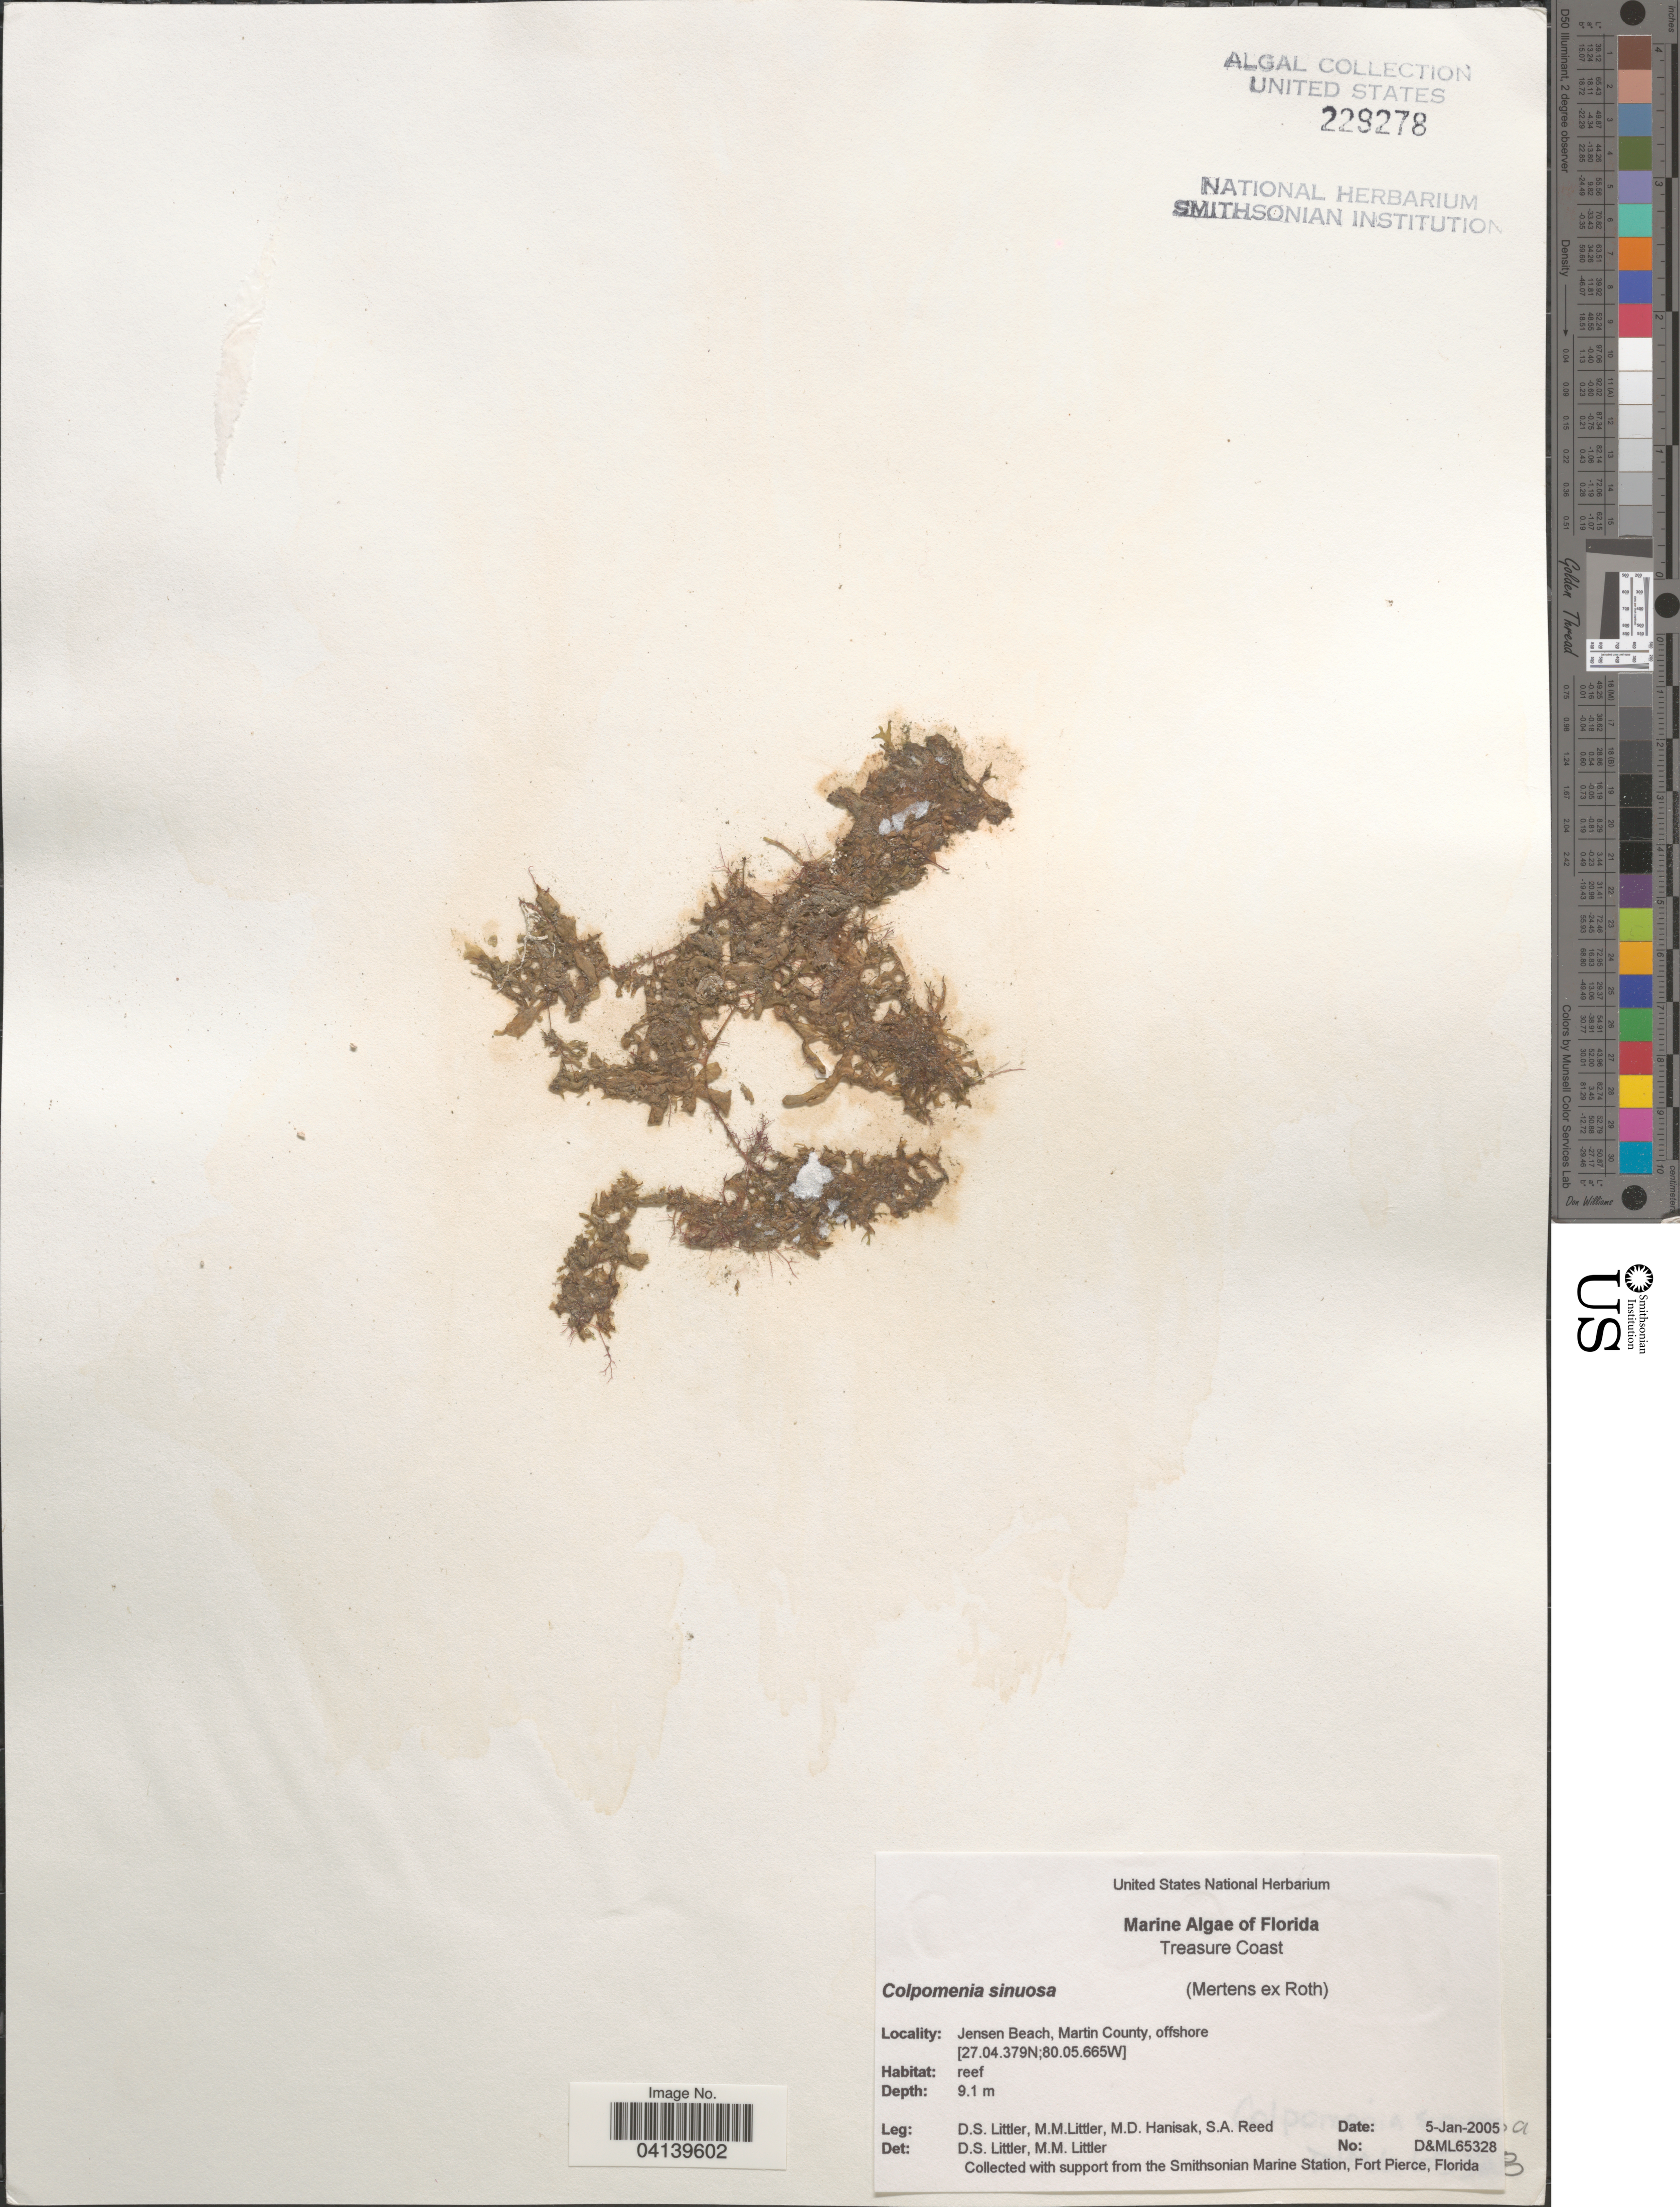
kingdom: Chromista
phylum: Ochrophyta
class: Phaeophyceae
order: Scytosiphonales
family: Scytosiphonaceae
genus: Colpomenia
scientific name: Colpomenia sinuosa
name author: (K. Mert. ex Roth) Derbes & Solier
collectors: D. S. Littler, M. Hanisak & S. Reed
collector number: D&ML65328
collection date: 2005-01-05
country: United States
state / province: Florida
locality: Treasure Coast. Jensen Beach, Martin County, offshore.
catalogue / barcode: US 229278